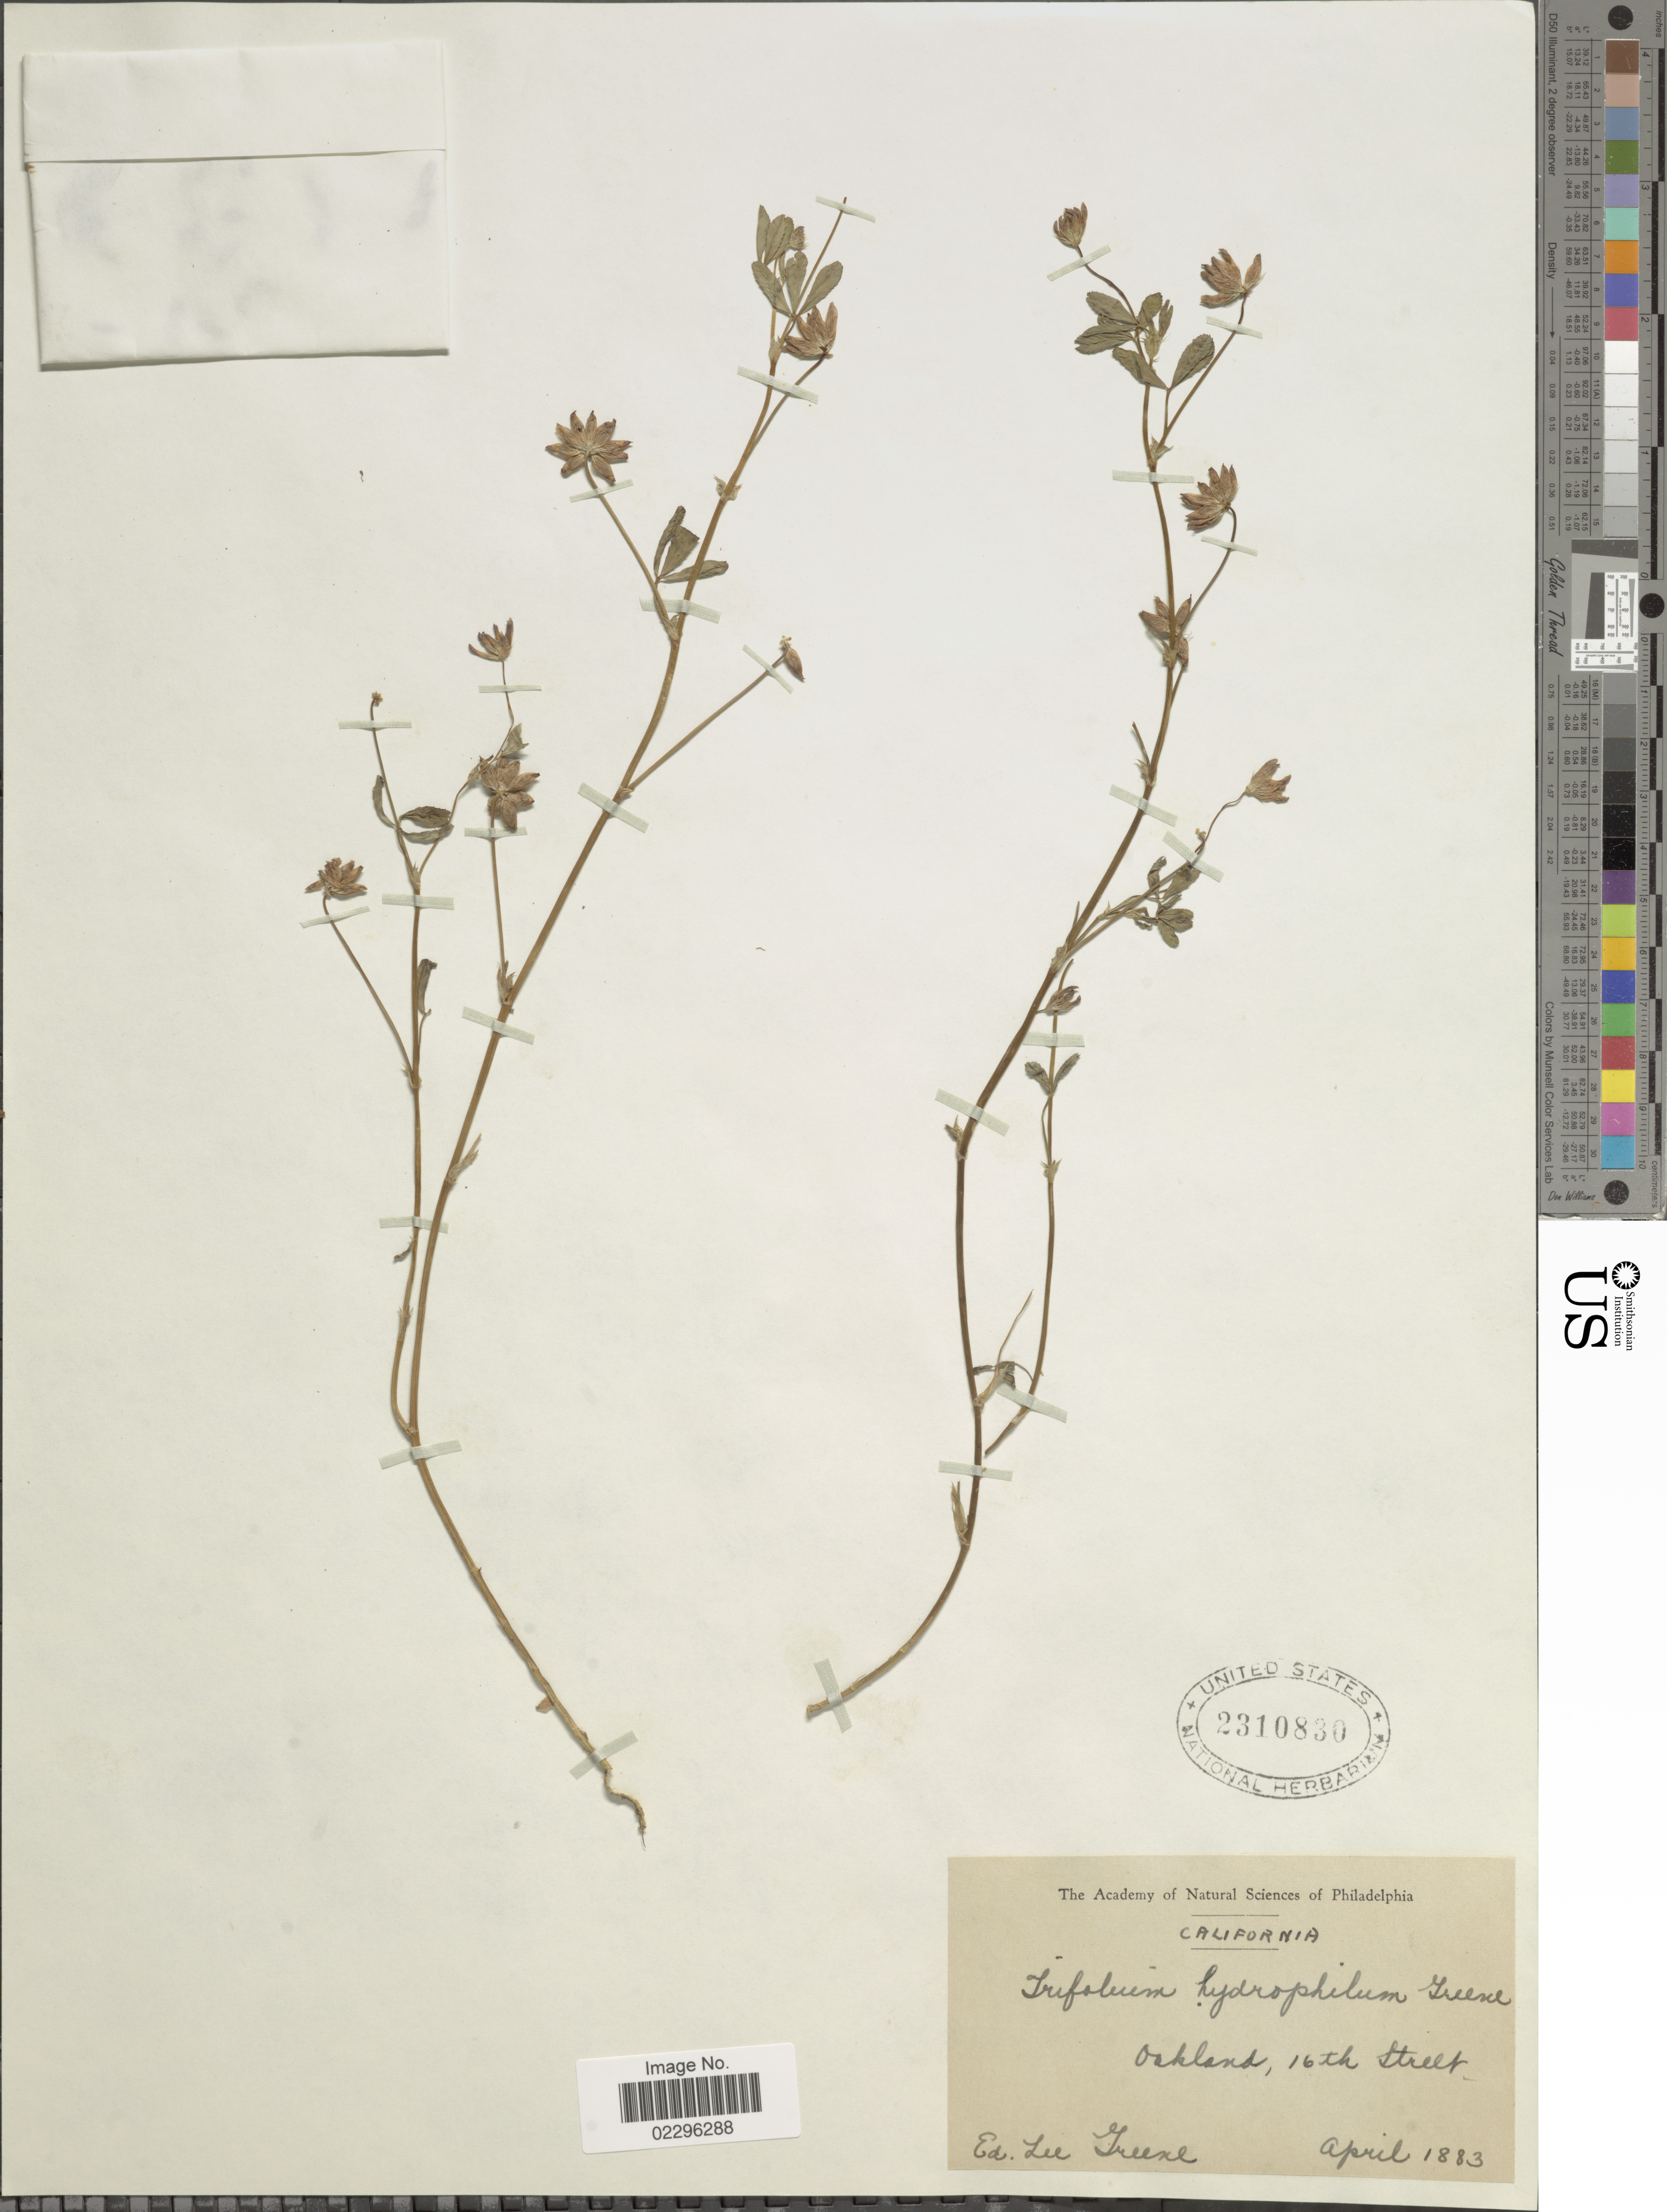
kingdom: Plantae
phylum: Tracheophyta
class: Magnoliopsida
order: Fabales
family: Fabaceae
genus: Trifolium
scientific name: Trifolium depauperatum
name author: Desv.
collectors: E. L. Greene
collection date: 1883-04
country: United States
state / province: California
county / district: Alameda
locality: Oakland, 16th street.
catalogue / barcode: US 2310830